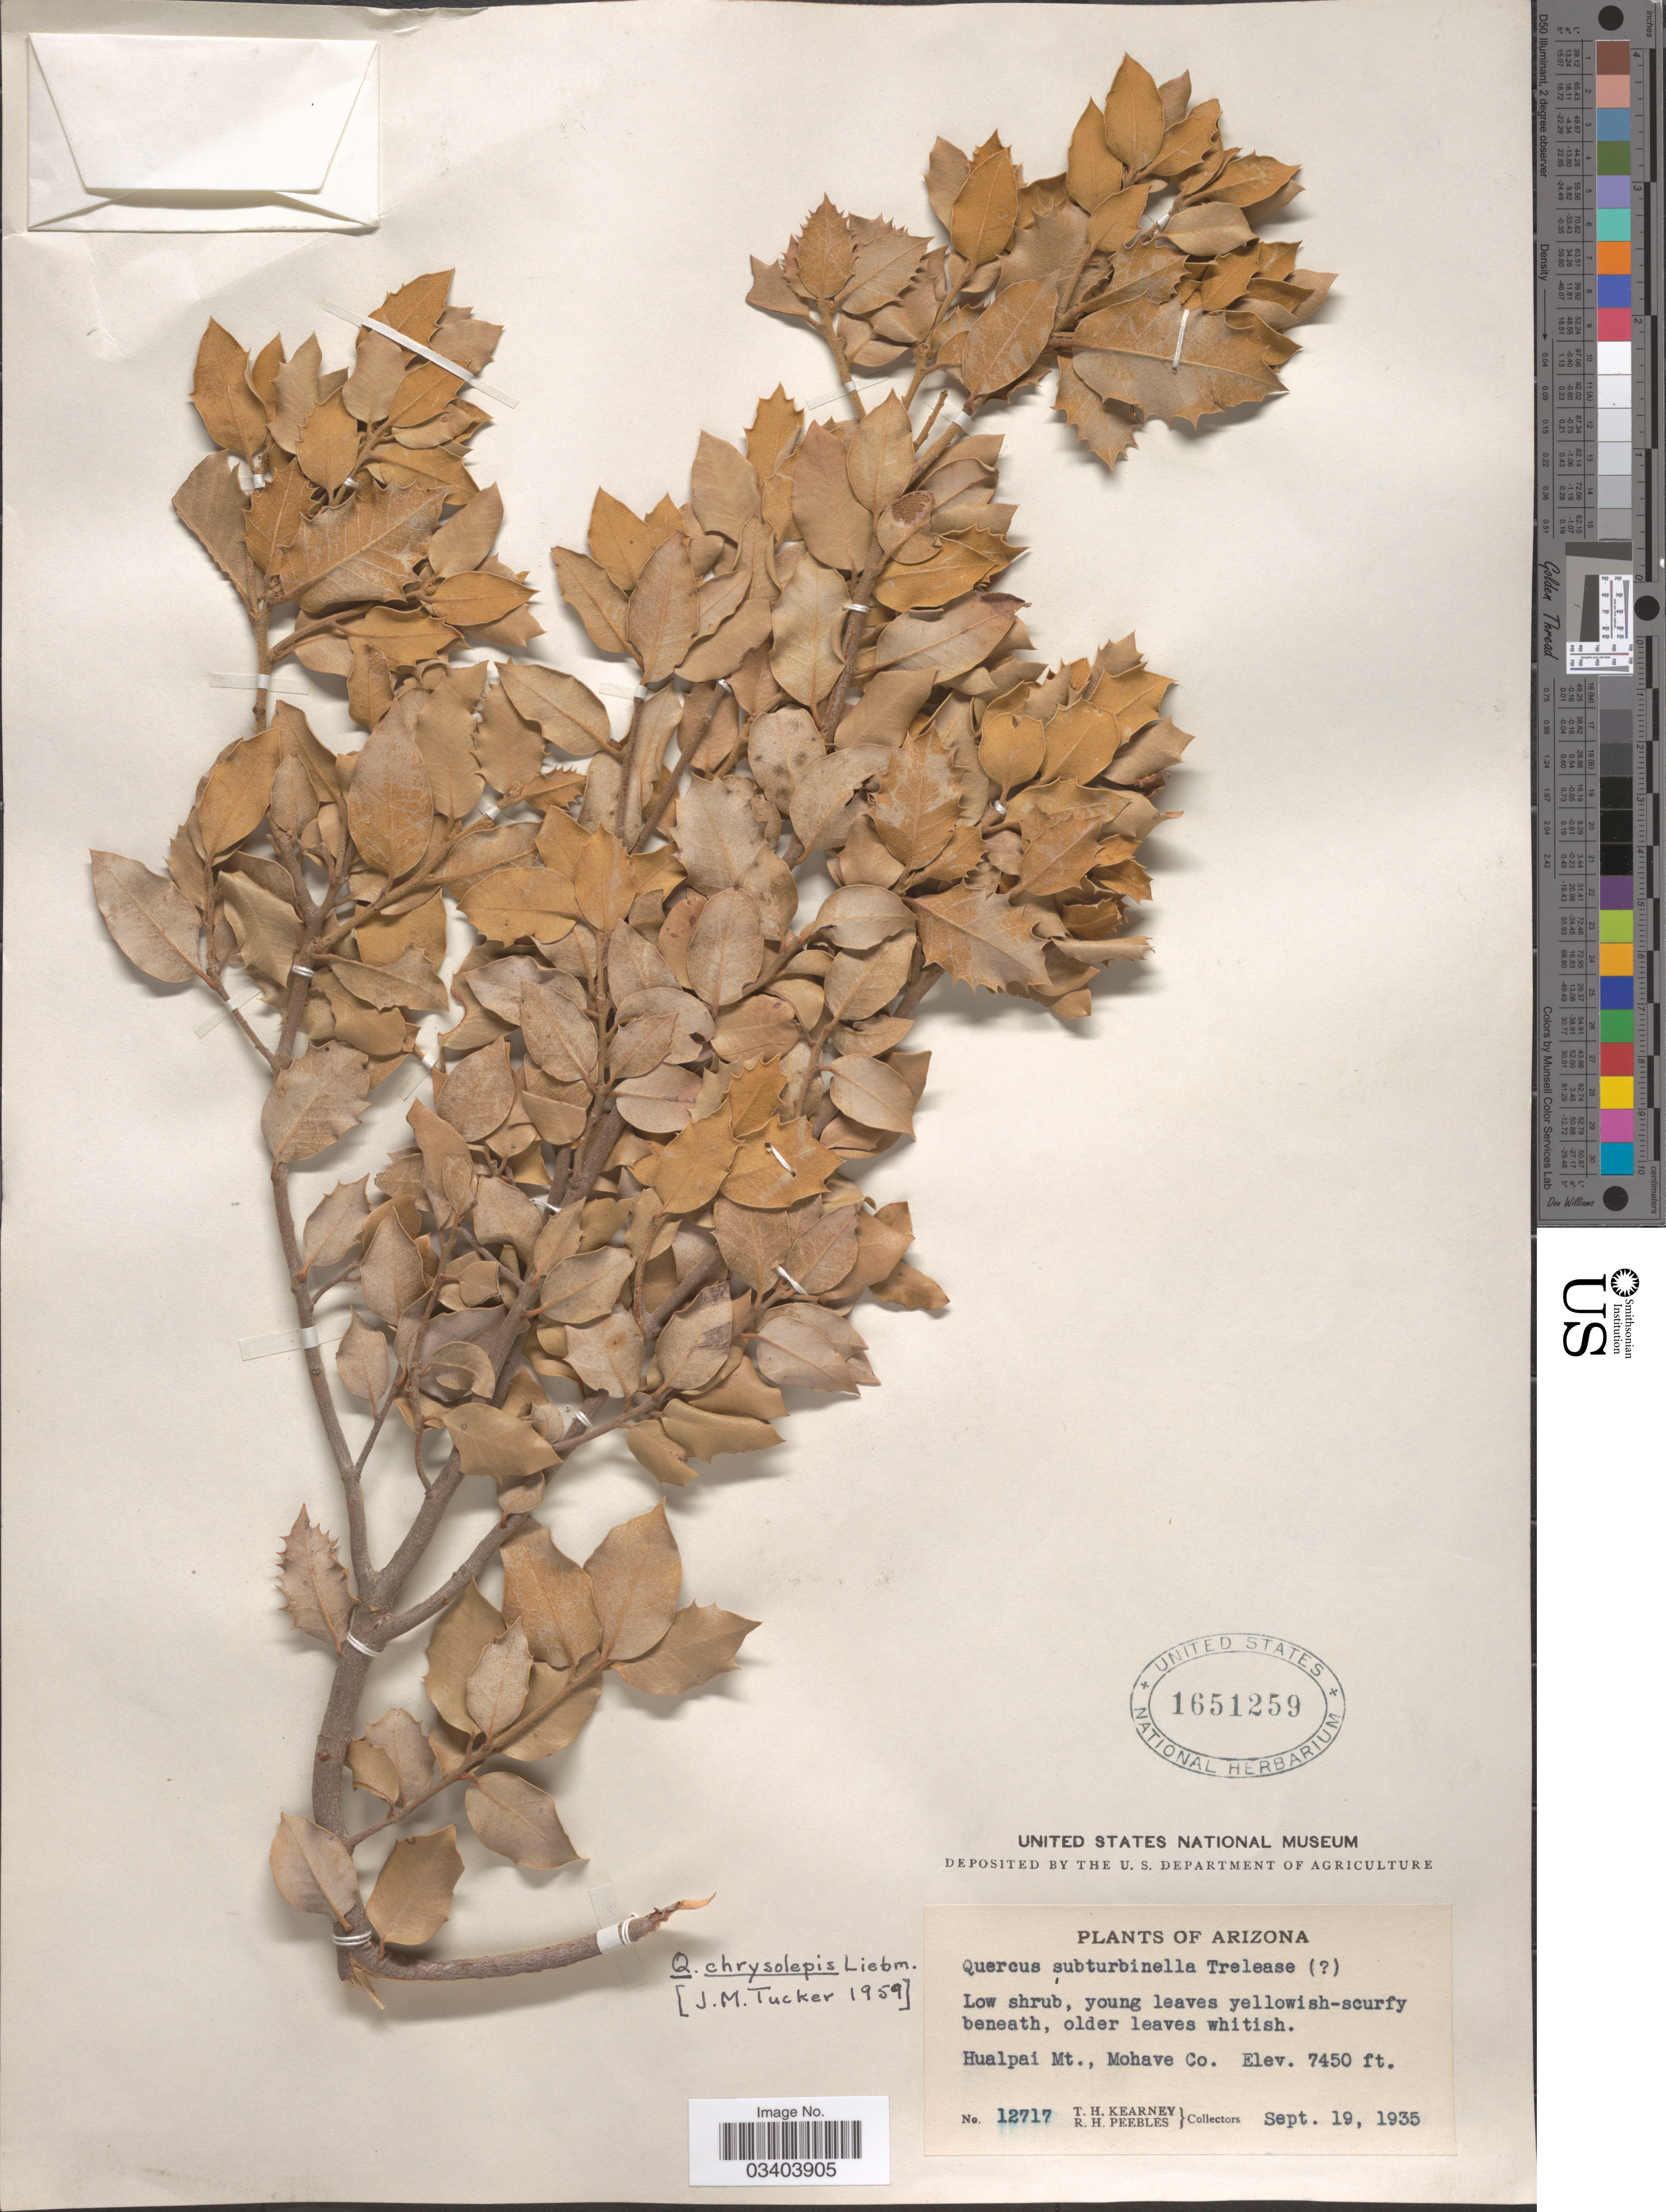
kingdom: Plantae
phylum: Tracheophyta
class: Magnoliopsida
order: Fagales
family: Fagaceae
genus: Quercus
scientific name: Quercus chrysolepis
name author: Liebm.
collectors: T. H. Kearney & R. H. Peebles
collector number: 12717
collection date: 1935-09-19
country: United States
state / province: Arizona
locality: Hualpai Mt., Mohave Co.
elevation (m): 2271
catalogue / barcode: US 1651259